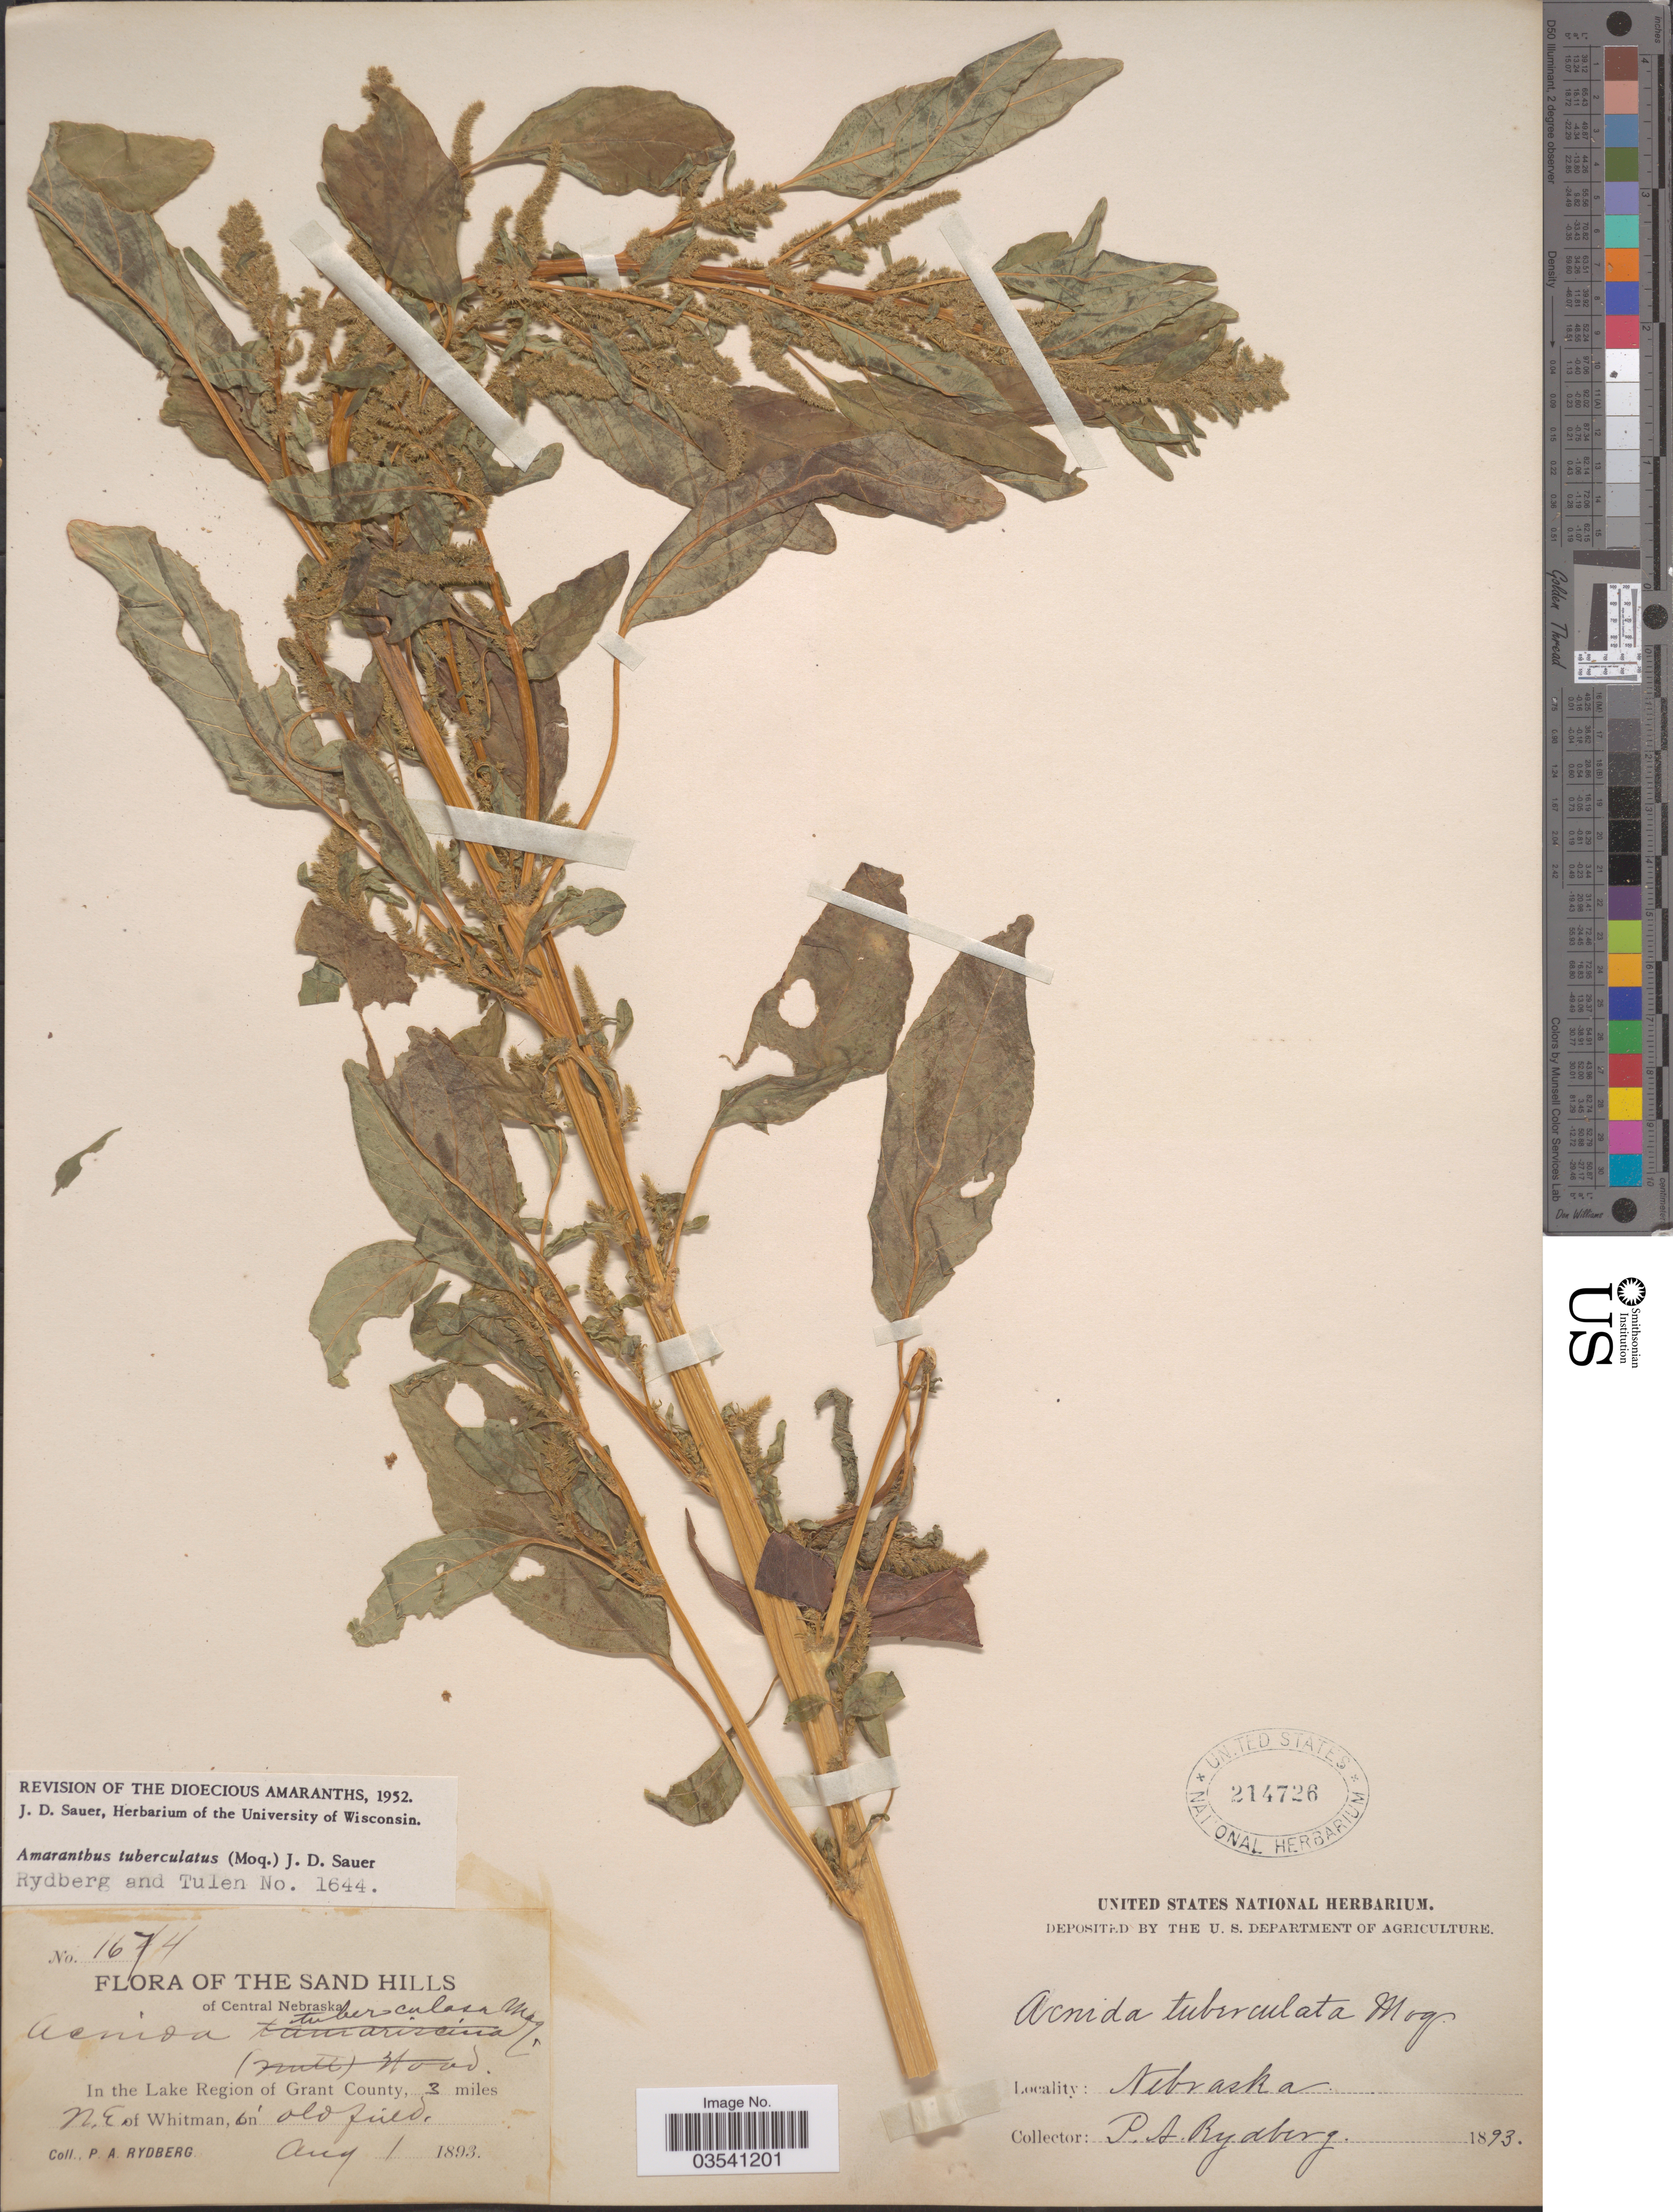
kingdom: Plantae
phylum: Tracheophyta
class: Magnoliopsida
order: Caryophyllales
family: Amaranthaceae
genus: Amaranthus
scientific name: Amaranthus tuberculatus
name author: (Moq.) J.D. Sauer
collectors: P. A. Rydberg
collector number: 1674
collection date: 1893-08-01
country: United States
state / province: Nebraska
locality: The Sand Hills of Central Nebraska. In the Lake Region of Grant County, 3 miles N.E. of Whitman, in old field.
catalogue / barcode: US 214726